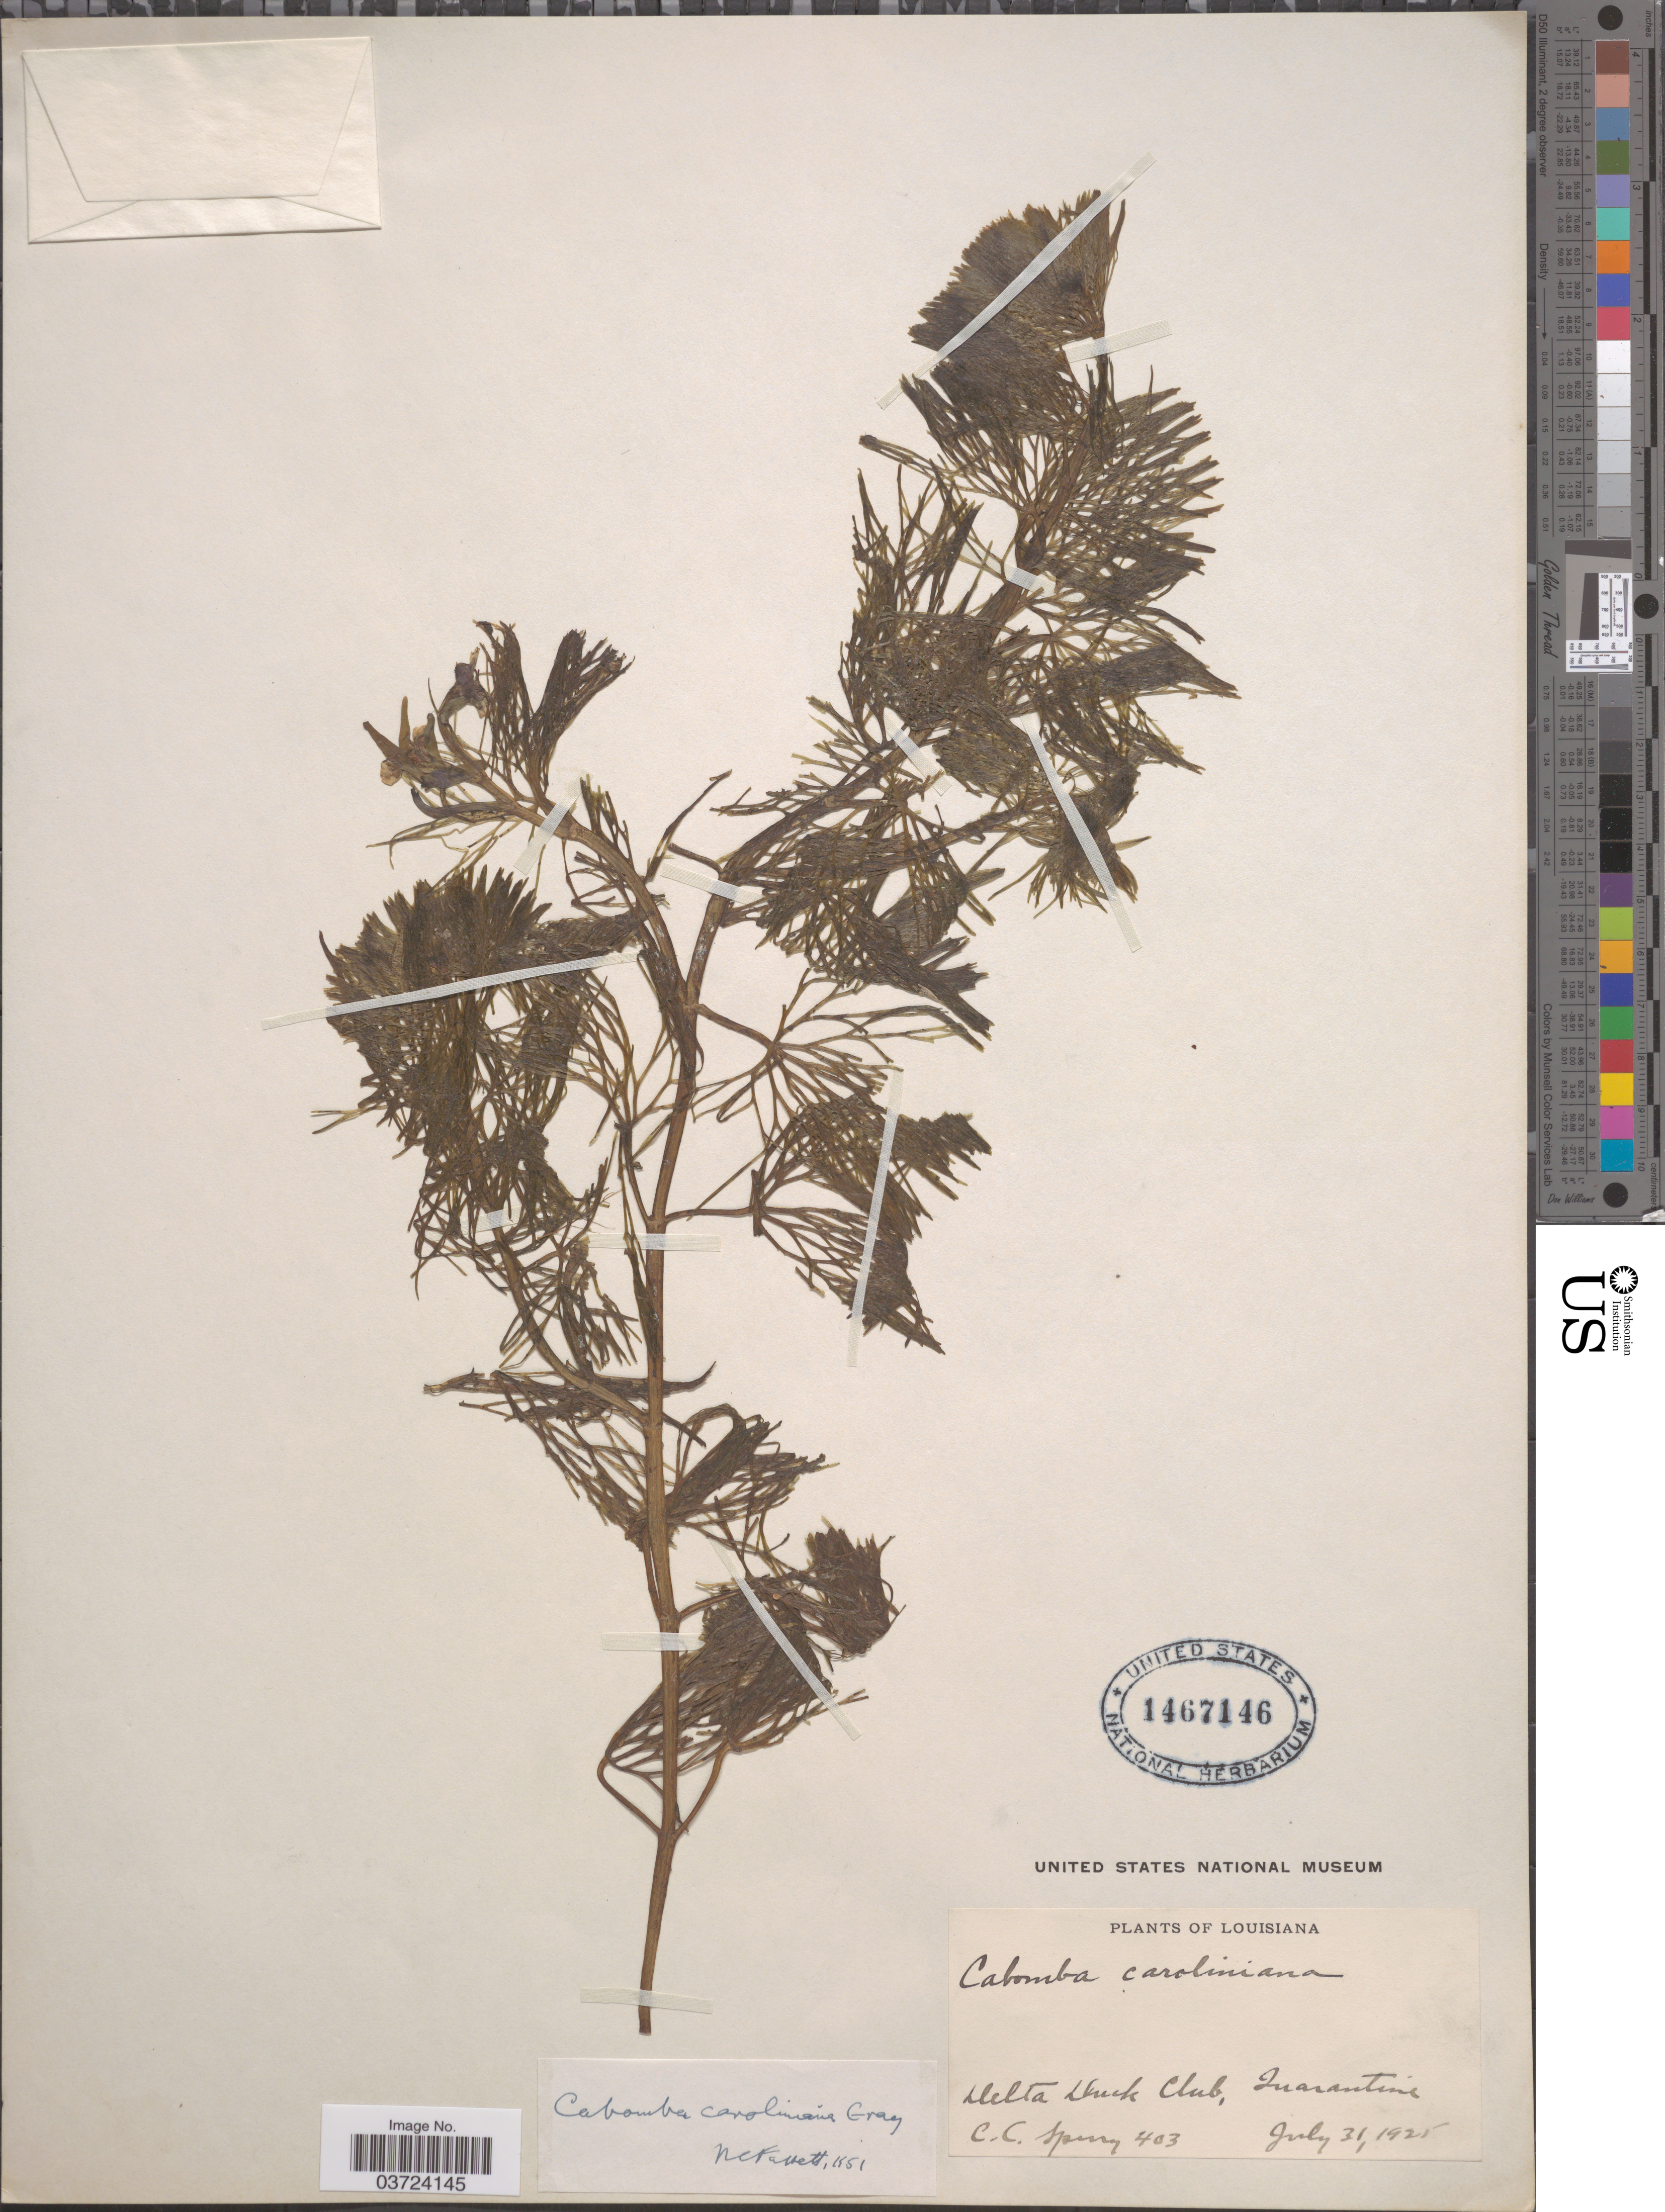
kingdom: Plantae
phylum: Tracheophyta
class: Magnoliopsida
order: Nymphaeales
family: Cabombaceae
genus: Cabomba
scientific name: Cabomba caroliniana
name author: A. Gray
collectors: C. C. Sperry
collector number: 403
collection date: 1925-07-31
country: United States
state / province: Louisiana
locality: Delta Duck Club, Quarantine.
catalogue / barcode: US 1467146